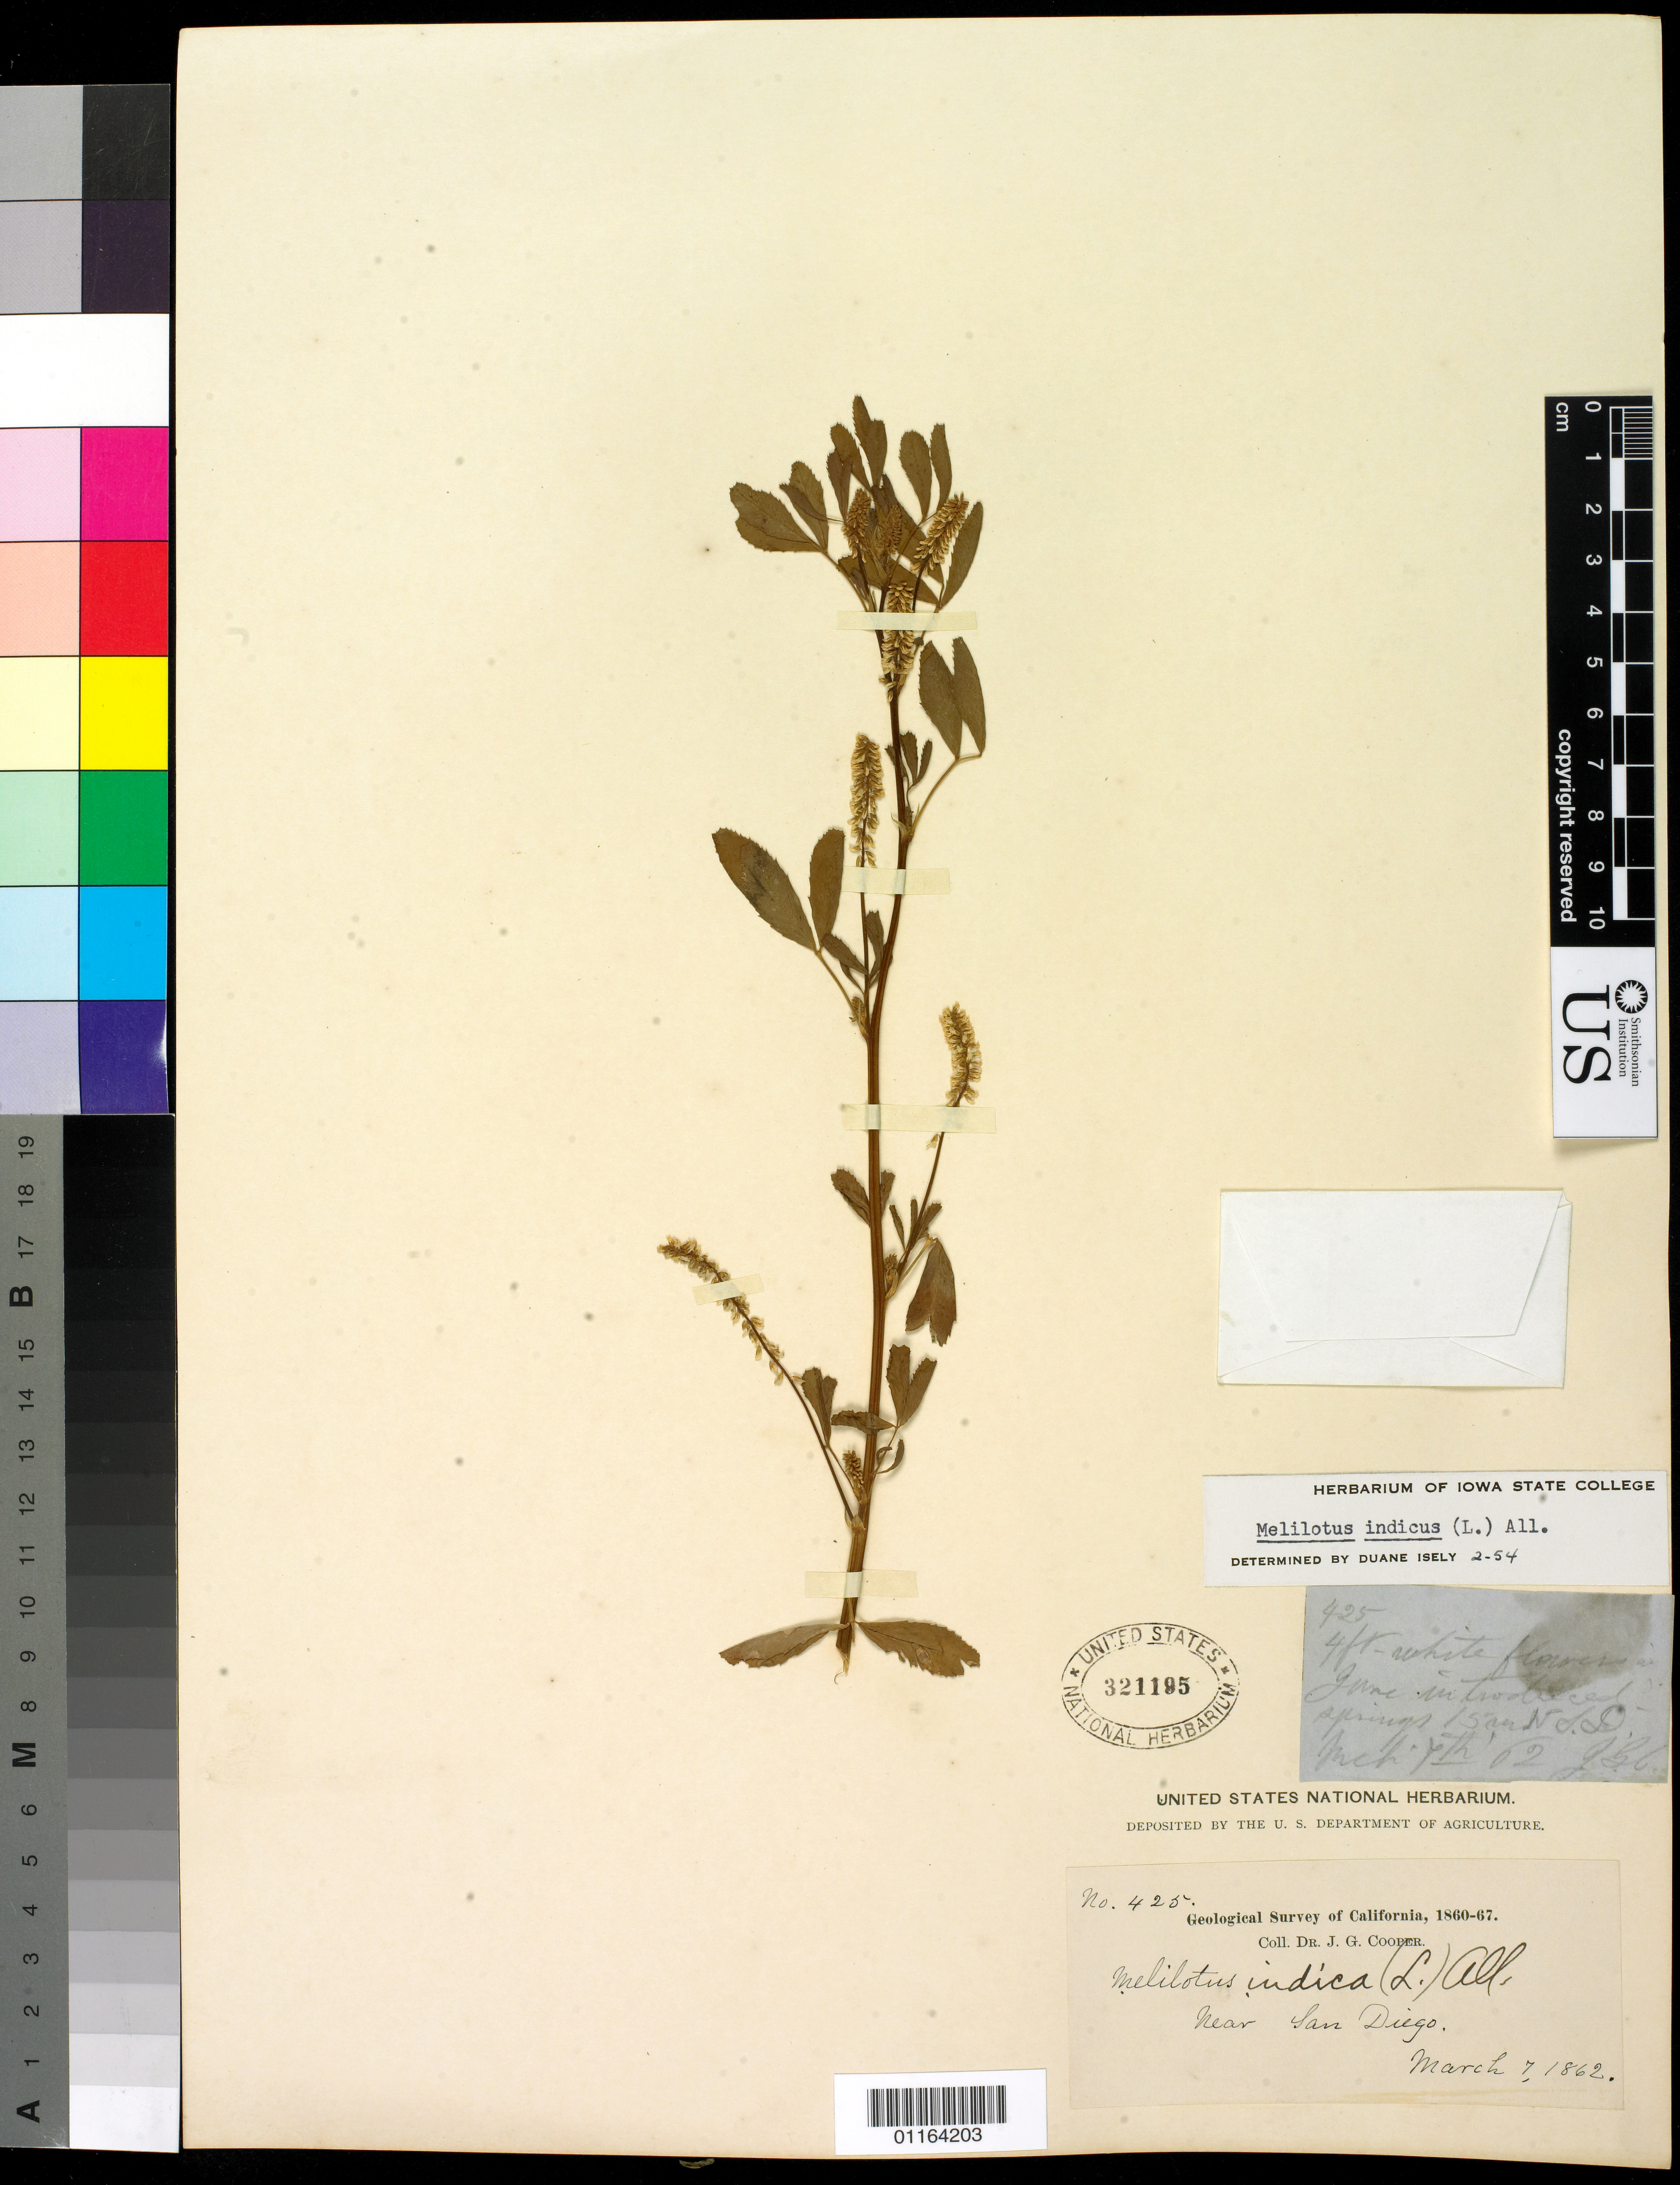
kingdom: Plantae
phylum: Tracheophyta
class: Magnoliopsida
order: Fabales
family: Fabaceae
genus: Melilotus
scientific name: Melilotus indicus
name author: (L.) All.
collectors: J. G. Cooper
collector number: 425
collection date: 1862-03-07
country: United States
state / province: California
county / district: San Diego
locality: Near San Diego.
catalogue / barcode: US 32195